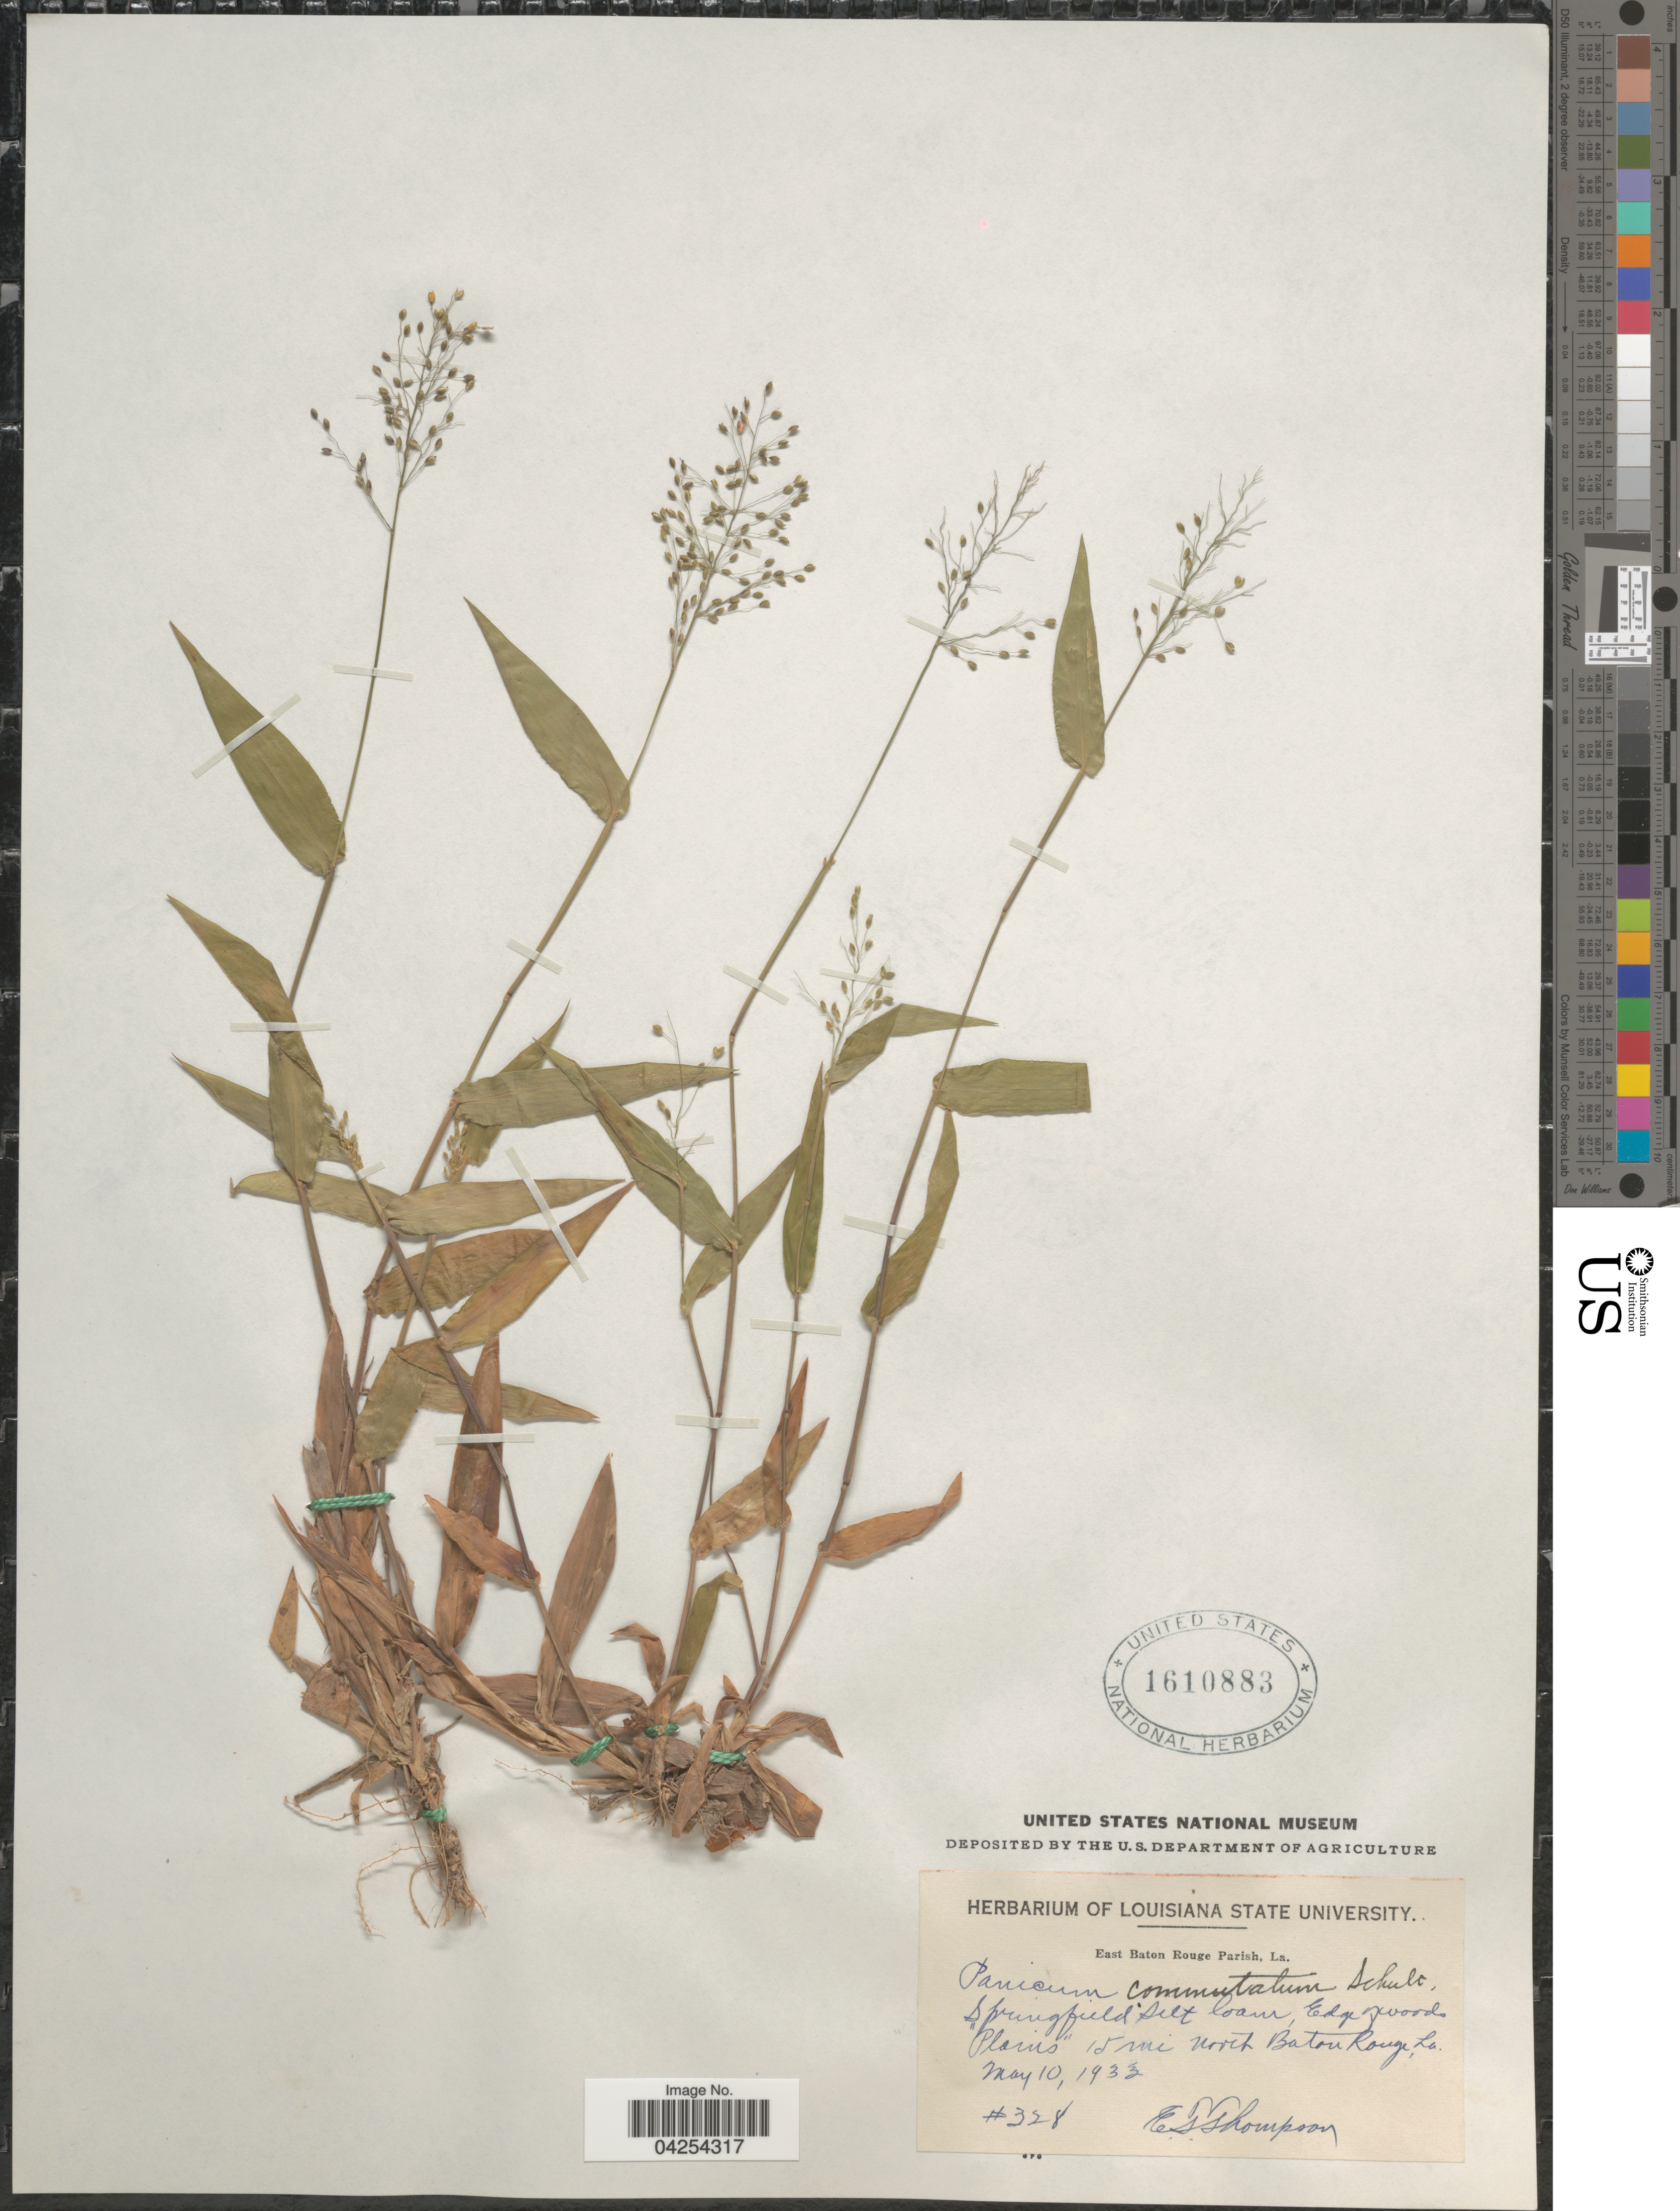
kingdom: Plantae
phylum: Tracheophyta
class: Liliopsida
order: Poales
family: Poaceae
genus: Dichanthelium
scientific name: Dichanthelium commutatum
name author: (Schult.) Gould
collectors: E. Thompson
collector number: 328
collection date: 1933-05-10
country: United States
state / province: Louisiana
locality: East Baton Rouge Parish. Springfield silt loam, Edge wood. "Plains" 15 mi north Baton Rouge.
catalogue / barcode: US 1610883